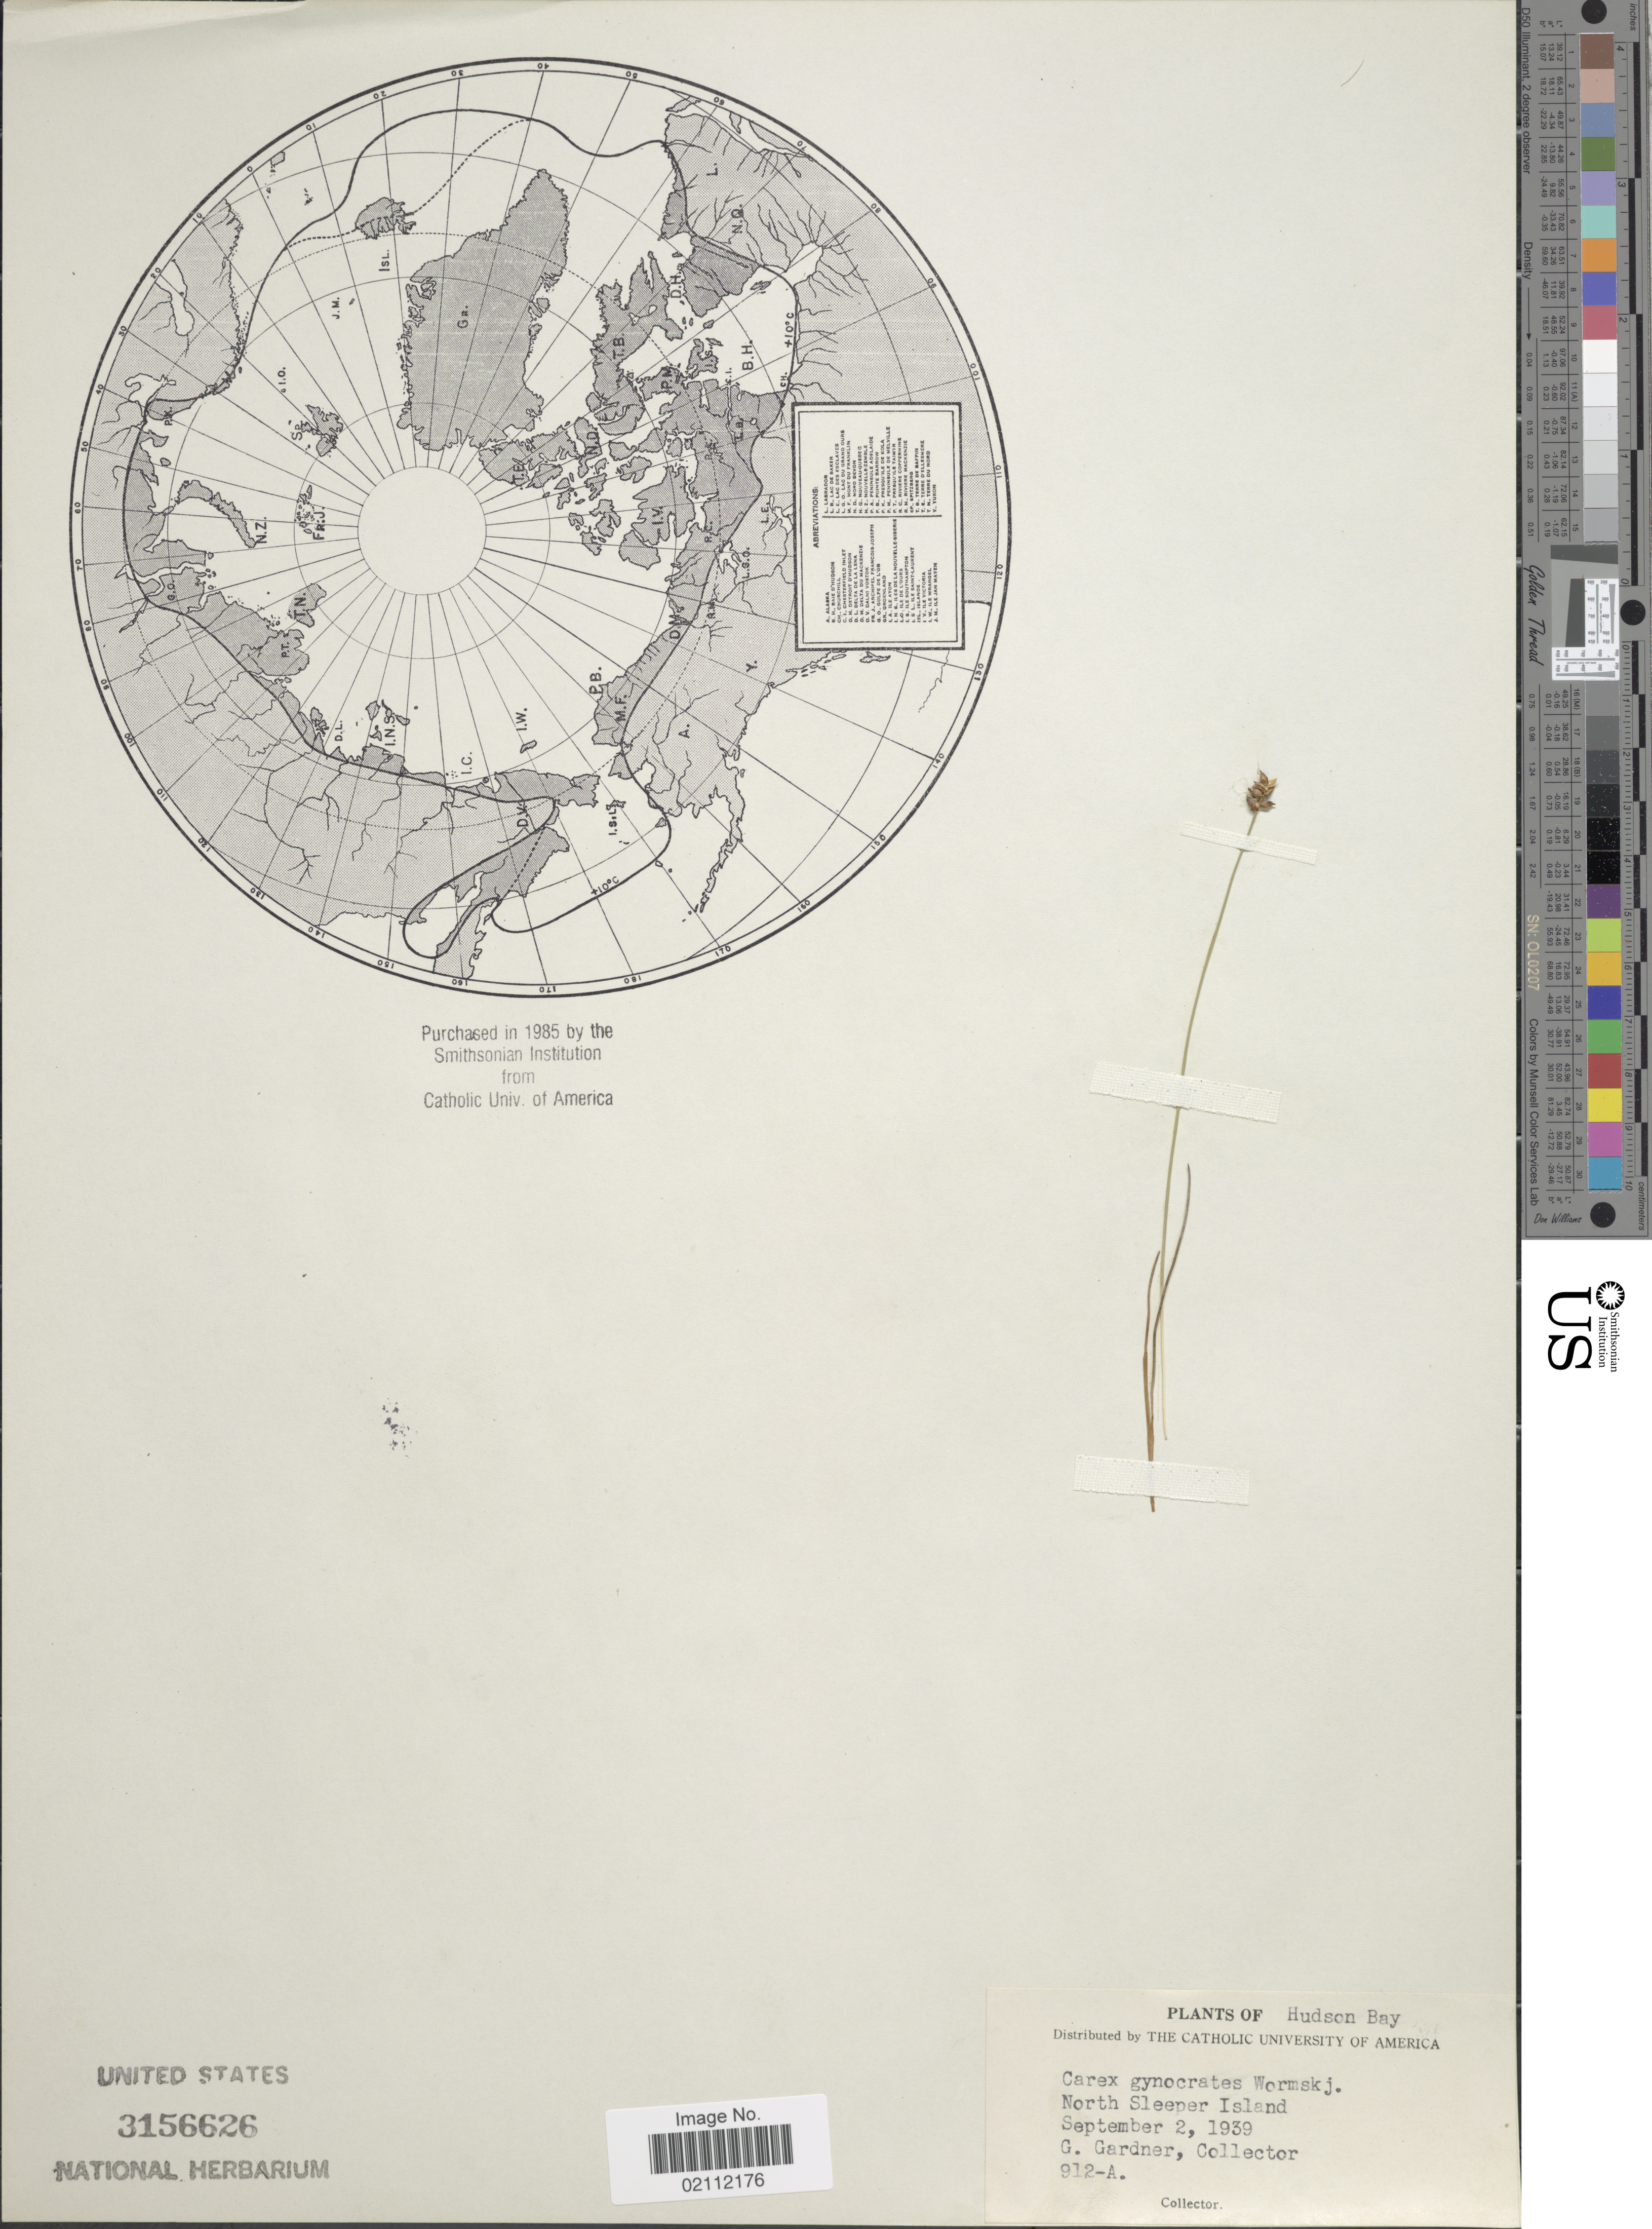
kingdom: Plantae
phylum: Tracheophyta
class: Liliopsida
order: Poales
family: Cyperaceae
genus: Carex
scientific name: Carex nardina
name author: (Hornem.) Fr.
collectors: G. Gardner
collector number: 912-A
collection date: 1939-09-02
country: Canada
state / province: Nunavut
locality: Hudson Bay. North Sleeper Island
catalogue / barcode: US 3156626